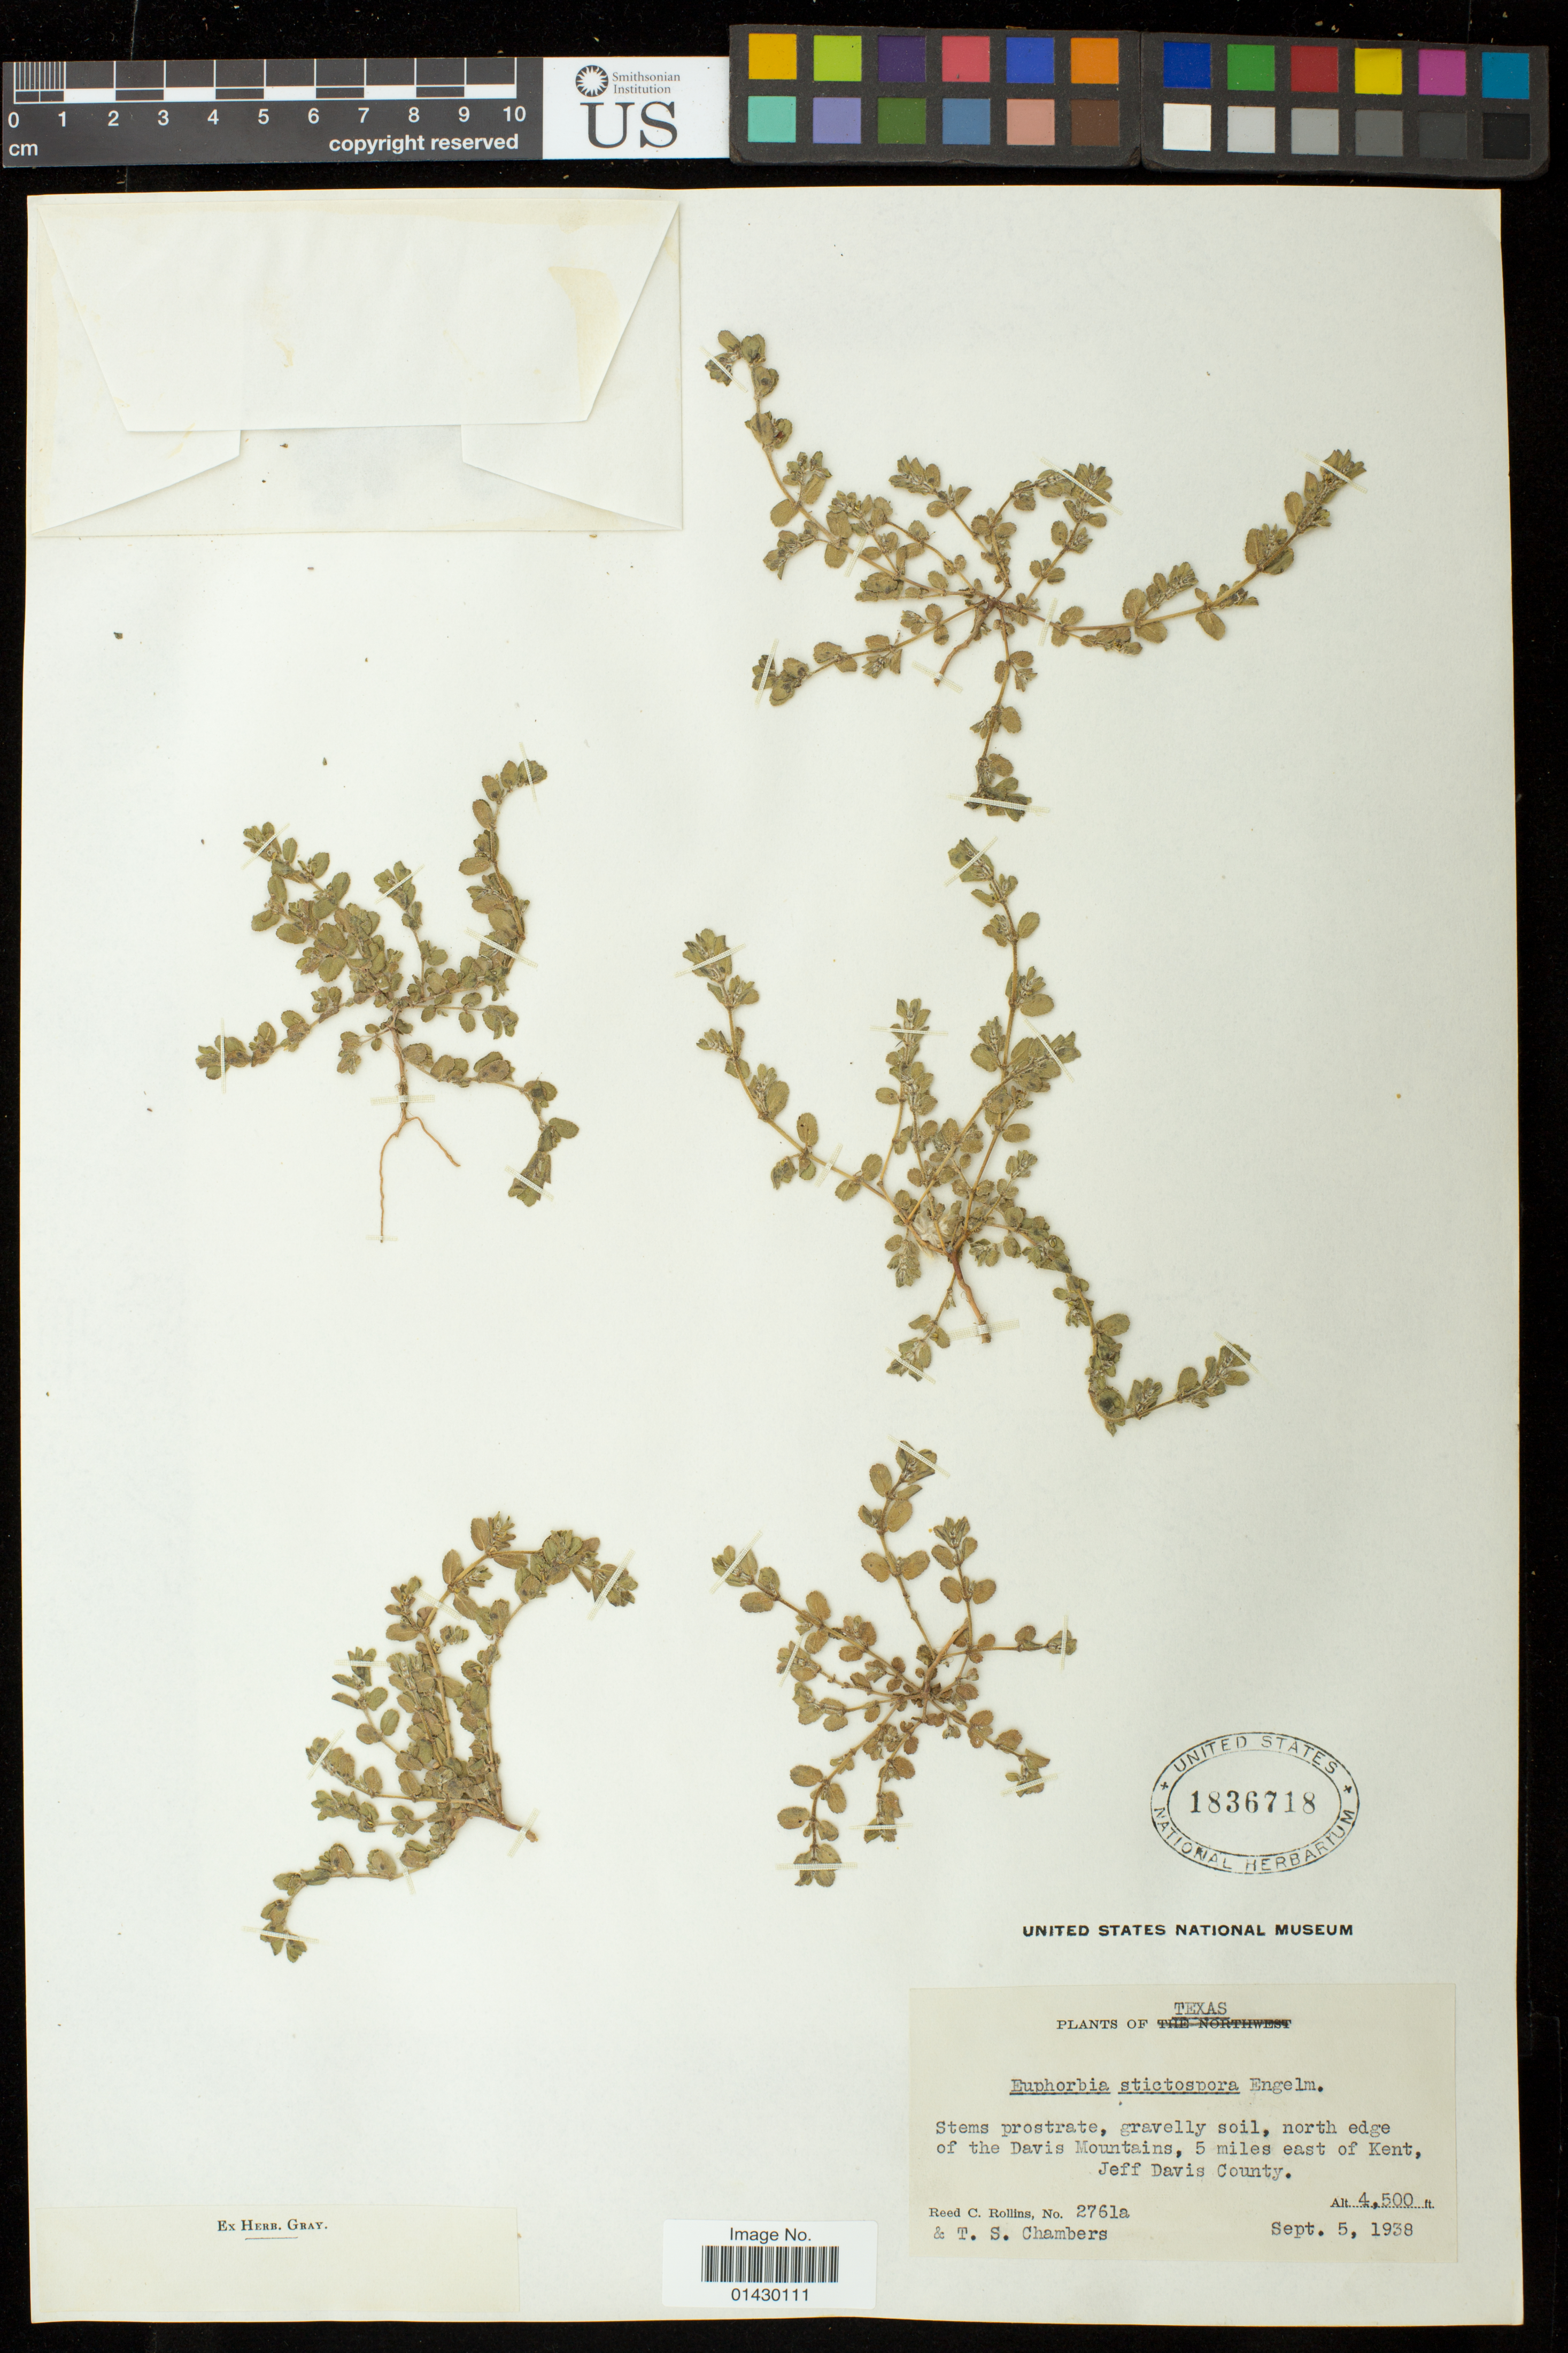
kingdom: Plantae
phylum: Tracheophyta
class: Magnoliopsida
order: Malpighiales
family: Euphorbiaceae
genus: Euphorbia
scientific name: Euphorbia stictospora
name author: Engelm.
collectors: R. C. Rollins & T. Chambers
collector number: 2761a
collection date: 1938-09-05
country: United States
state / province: Texas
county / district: Jeff Davis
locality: North edge of the Davis Mountains, 5 miles east of Kent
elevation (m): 1372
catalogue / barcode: US 1836718